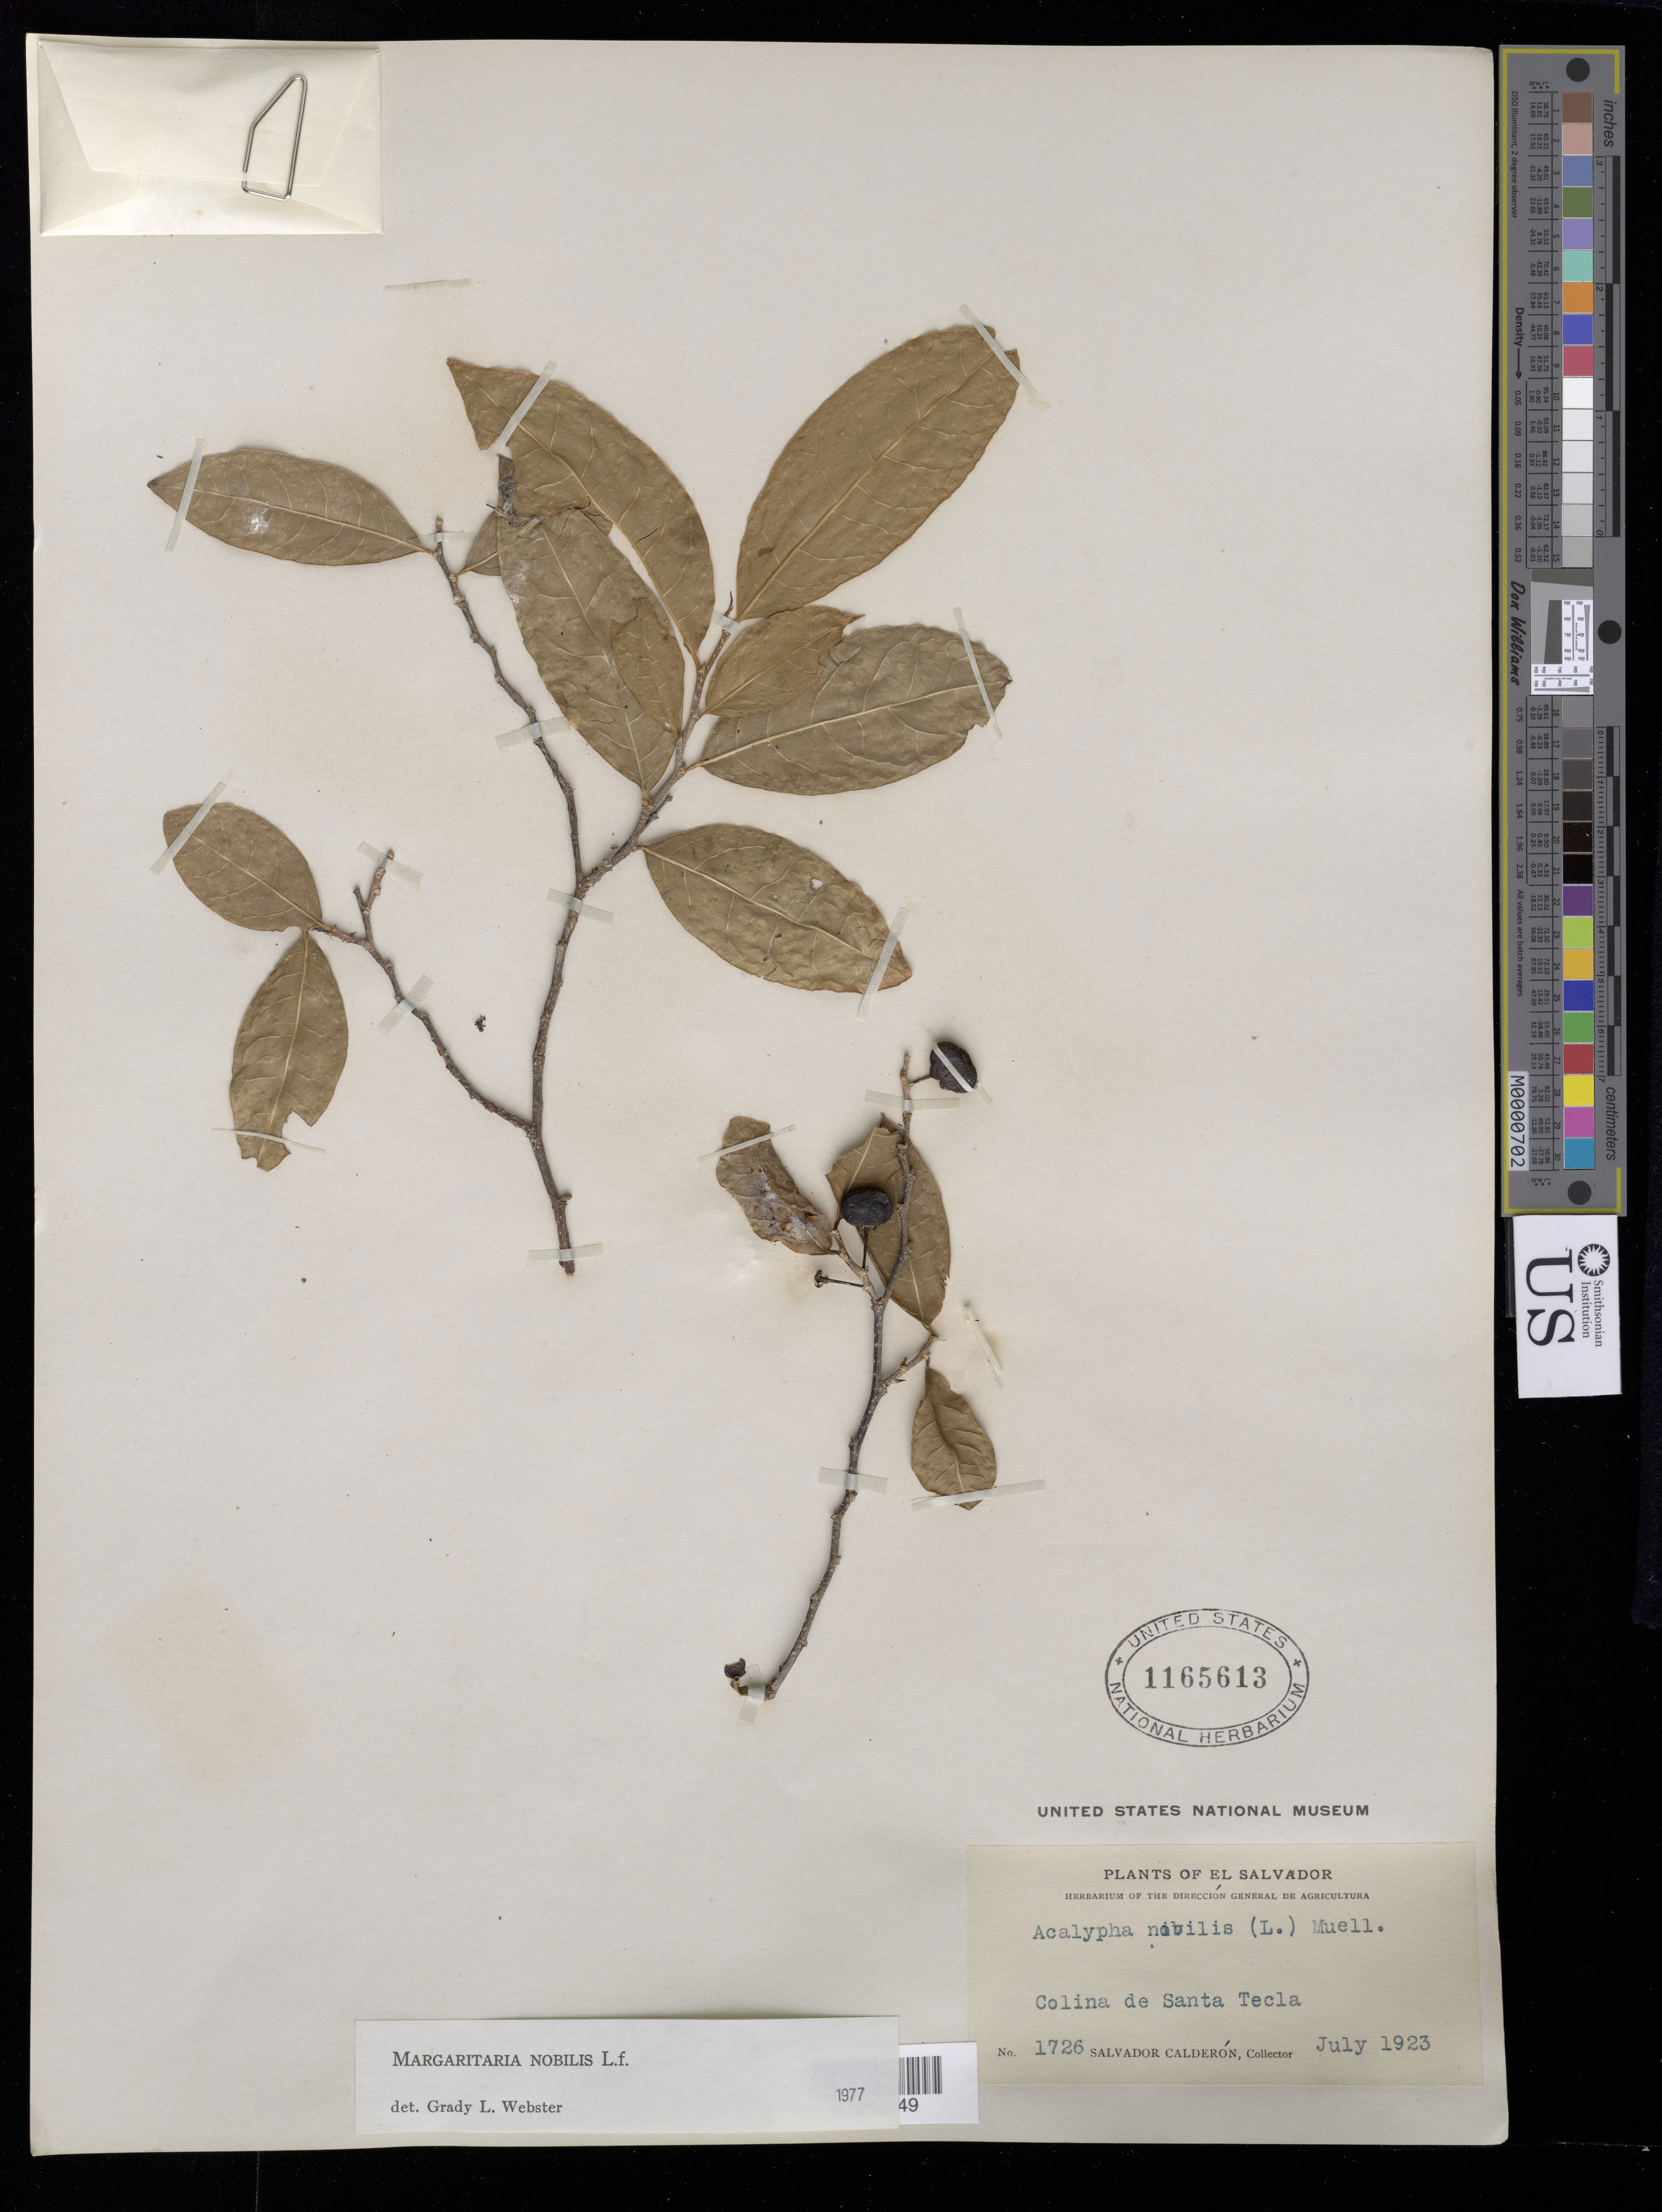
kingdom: Plantae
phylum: Tracheophyta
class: Magnoliopsida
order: Malpighiales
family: Phyllanthaceae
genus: Margaritaria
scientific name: Margaritaria nobilis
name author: L. f.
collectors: S. Calderón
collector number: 1726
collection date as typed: Jul 1923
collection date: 1923-07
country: El Salvador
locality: Colina de Santa Tecla.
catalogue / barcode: US 1165613